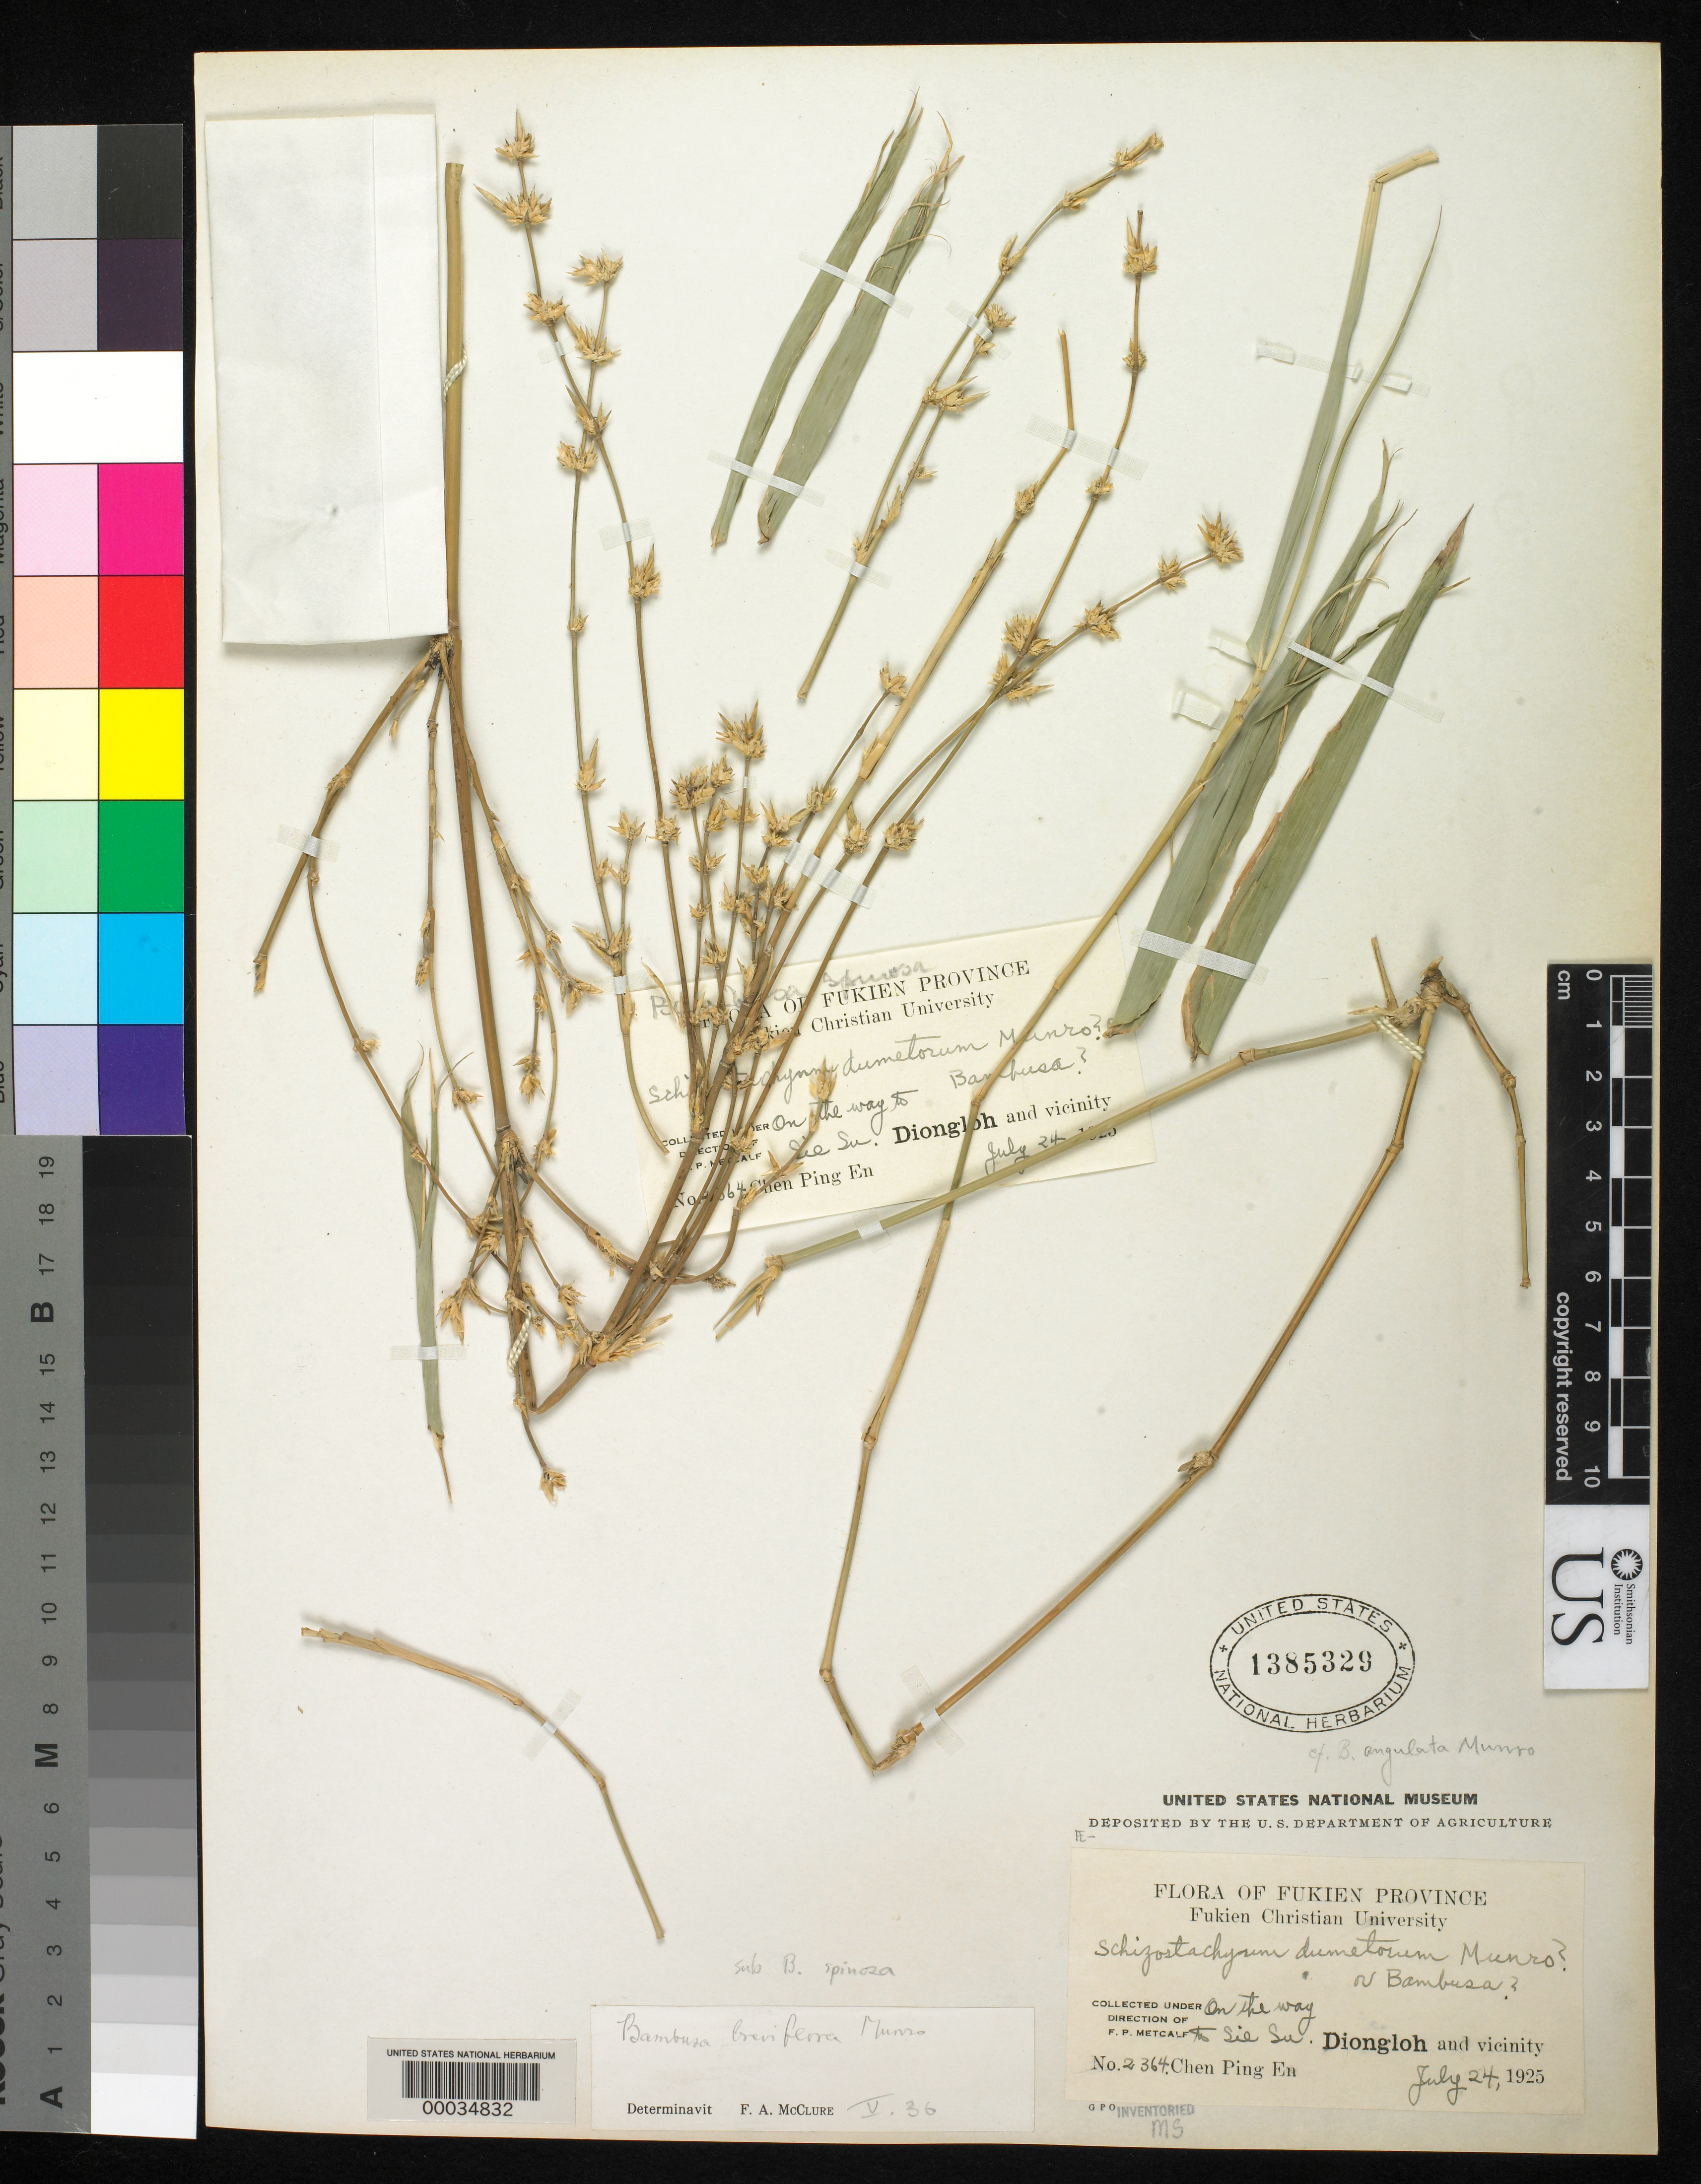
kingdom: Plantae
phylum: Tracheophyta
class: Liliopsida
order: Poales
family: Poaceae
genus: Bambusa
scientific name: Bambusa tuldoides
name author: Munro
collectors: P. E. Chen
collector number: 2364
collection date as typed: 24 Jul 1925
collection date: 1925-07-24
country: China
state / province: Fujian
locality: Diongloh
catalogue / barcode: US 1385329